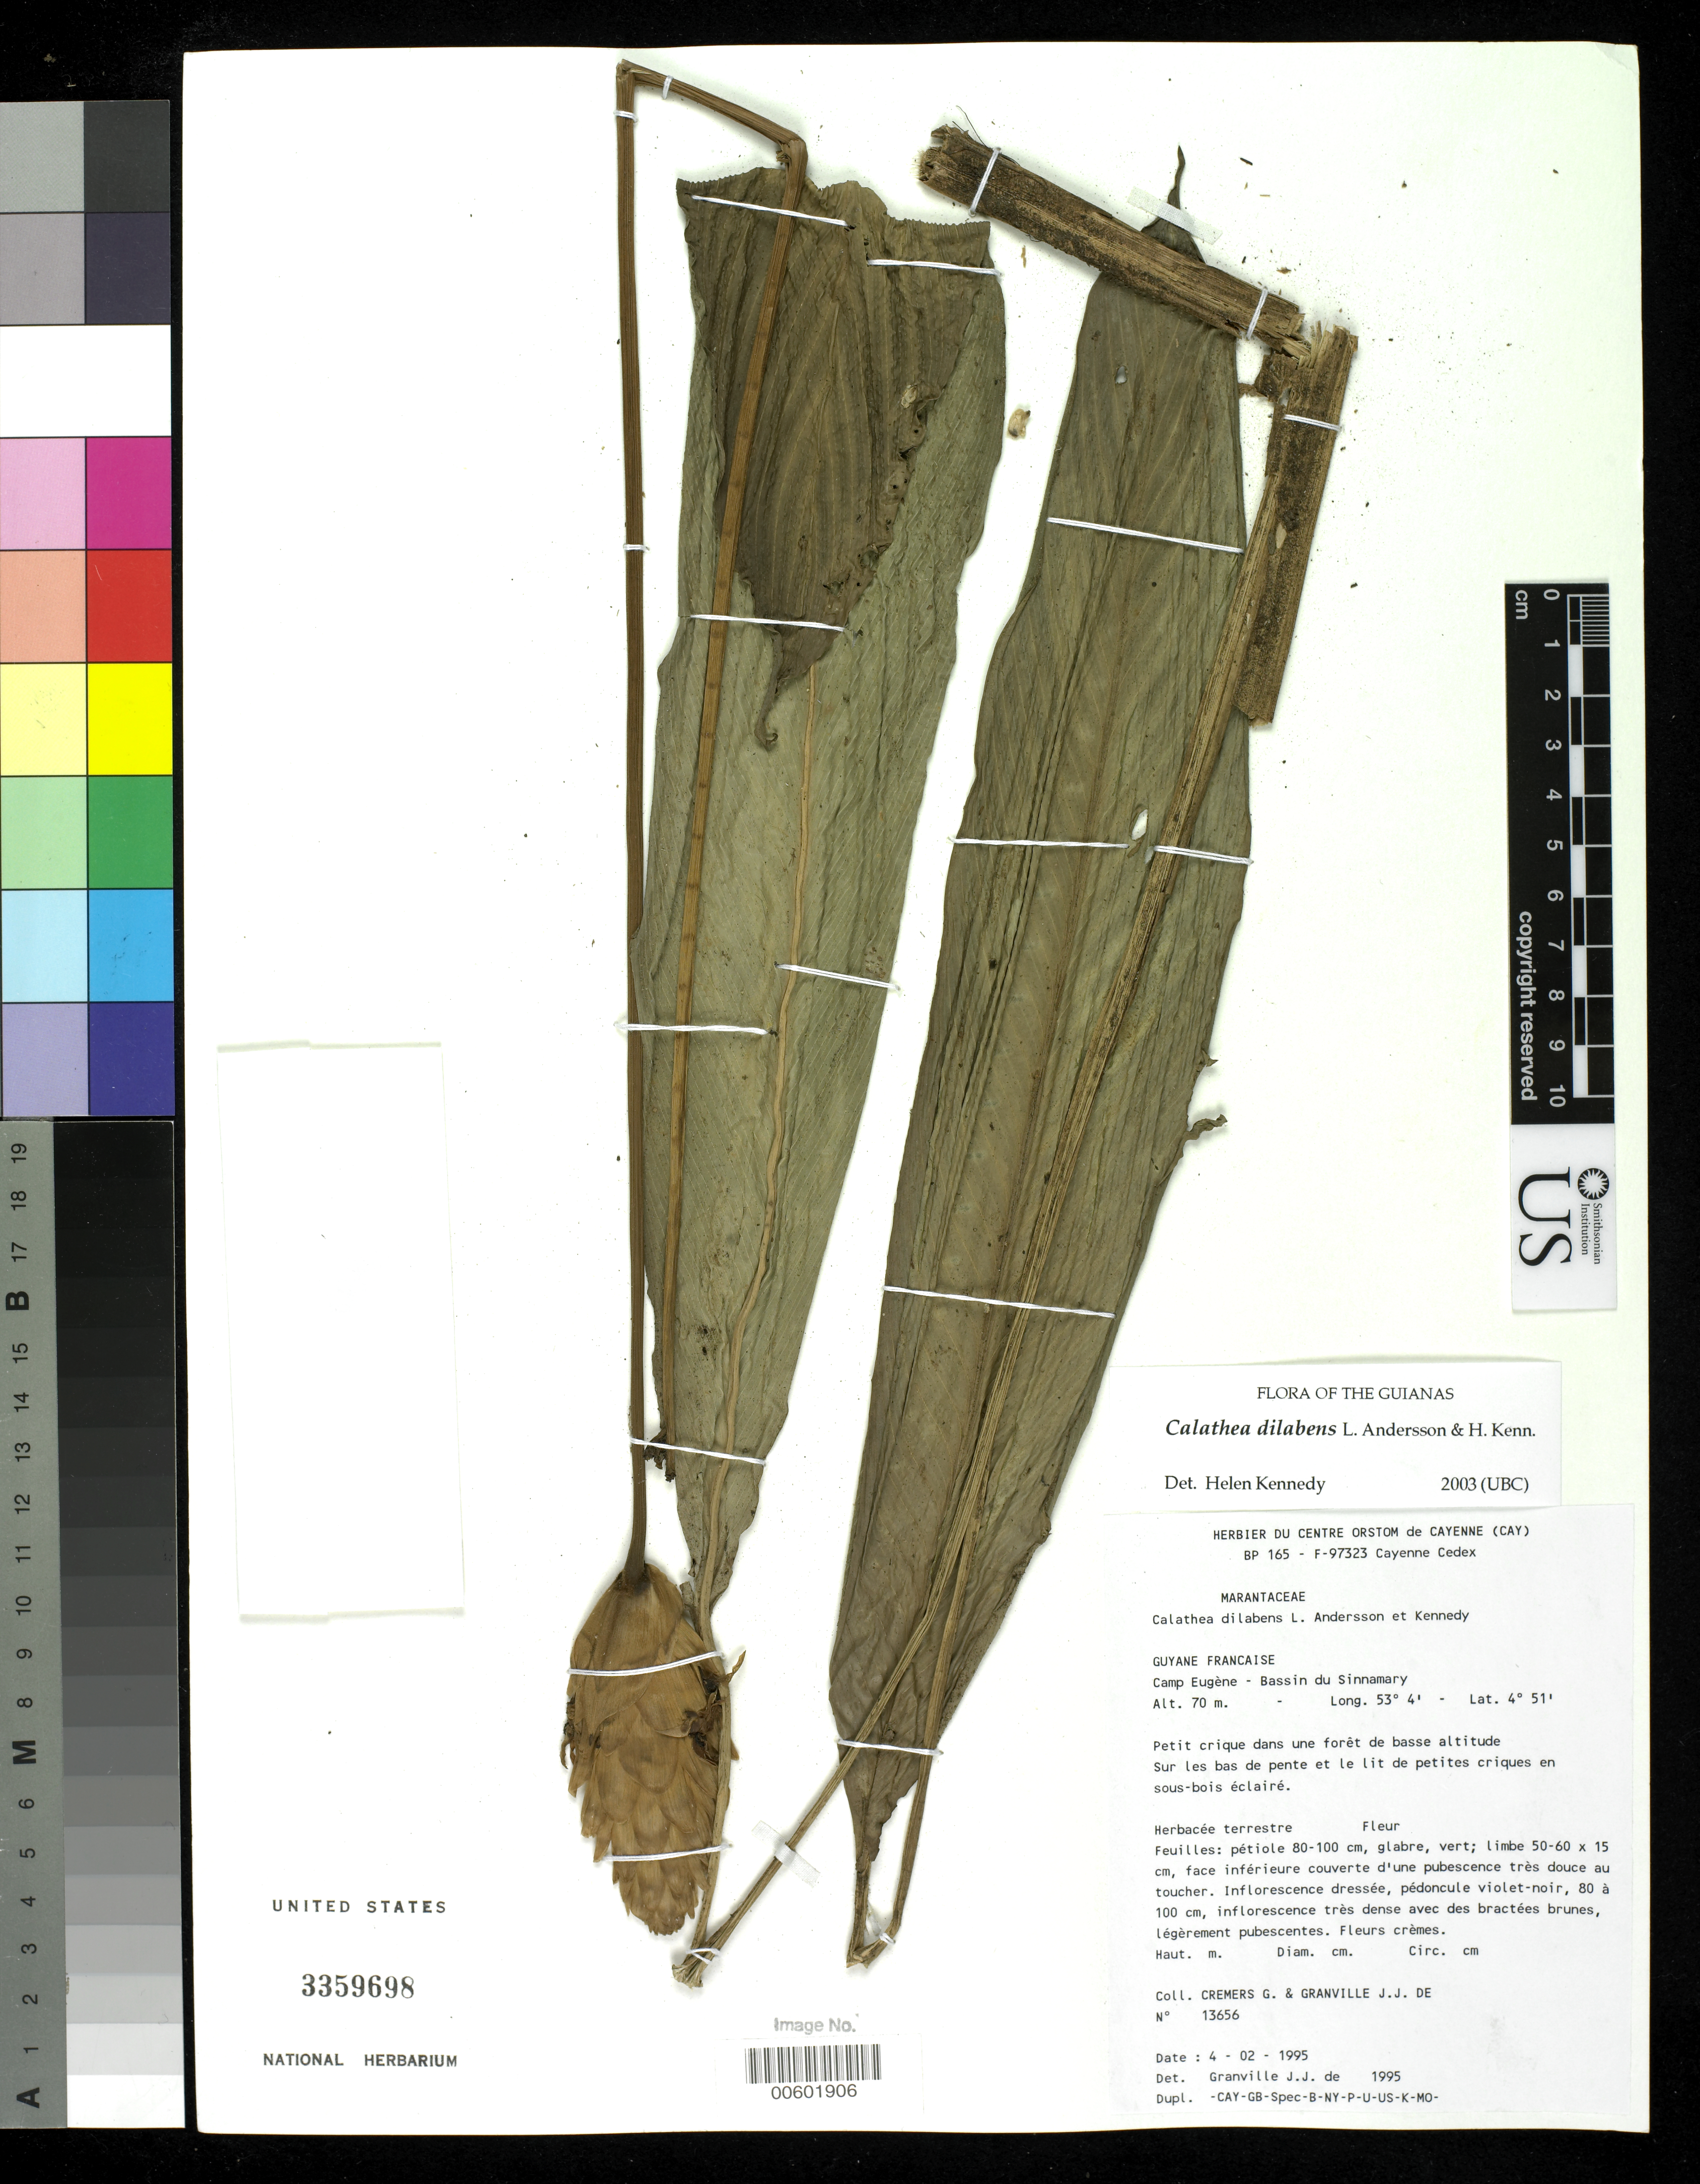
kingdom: Plantae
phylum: Tracheophyta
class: Liliopsida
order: Zingiberales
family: Marantaceae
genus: Goeppertia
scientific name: Goeppertia dilabens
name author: (L. Andersson & H. Kenn.) Borchs. & S. Suárez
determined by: Strong, M. T., (US), Smithsonian Institution - National Museum of Natural History (UNITED STATES)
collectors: G. Cremers & J.-J. de Granville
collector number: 13656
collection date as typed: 4-Feb-95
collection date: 1995-02-04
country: French Guiana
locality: Camp Eugène, Bassin du Sinnamary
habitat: Small creek in low forest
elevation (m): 70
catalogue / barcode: US 3359698